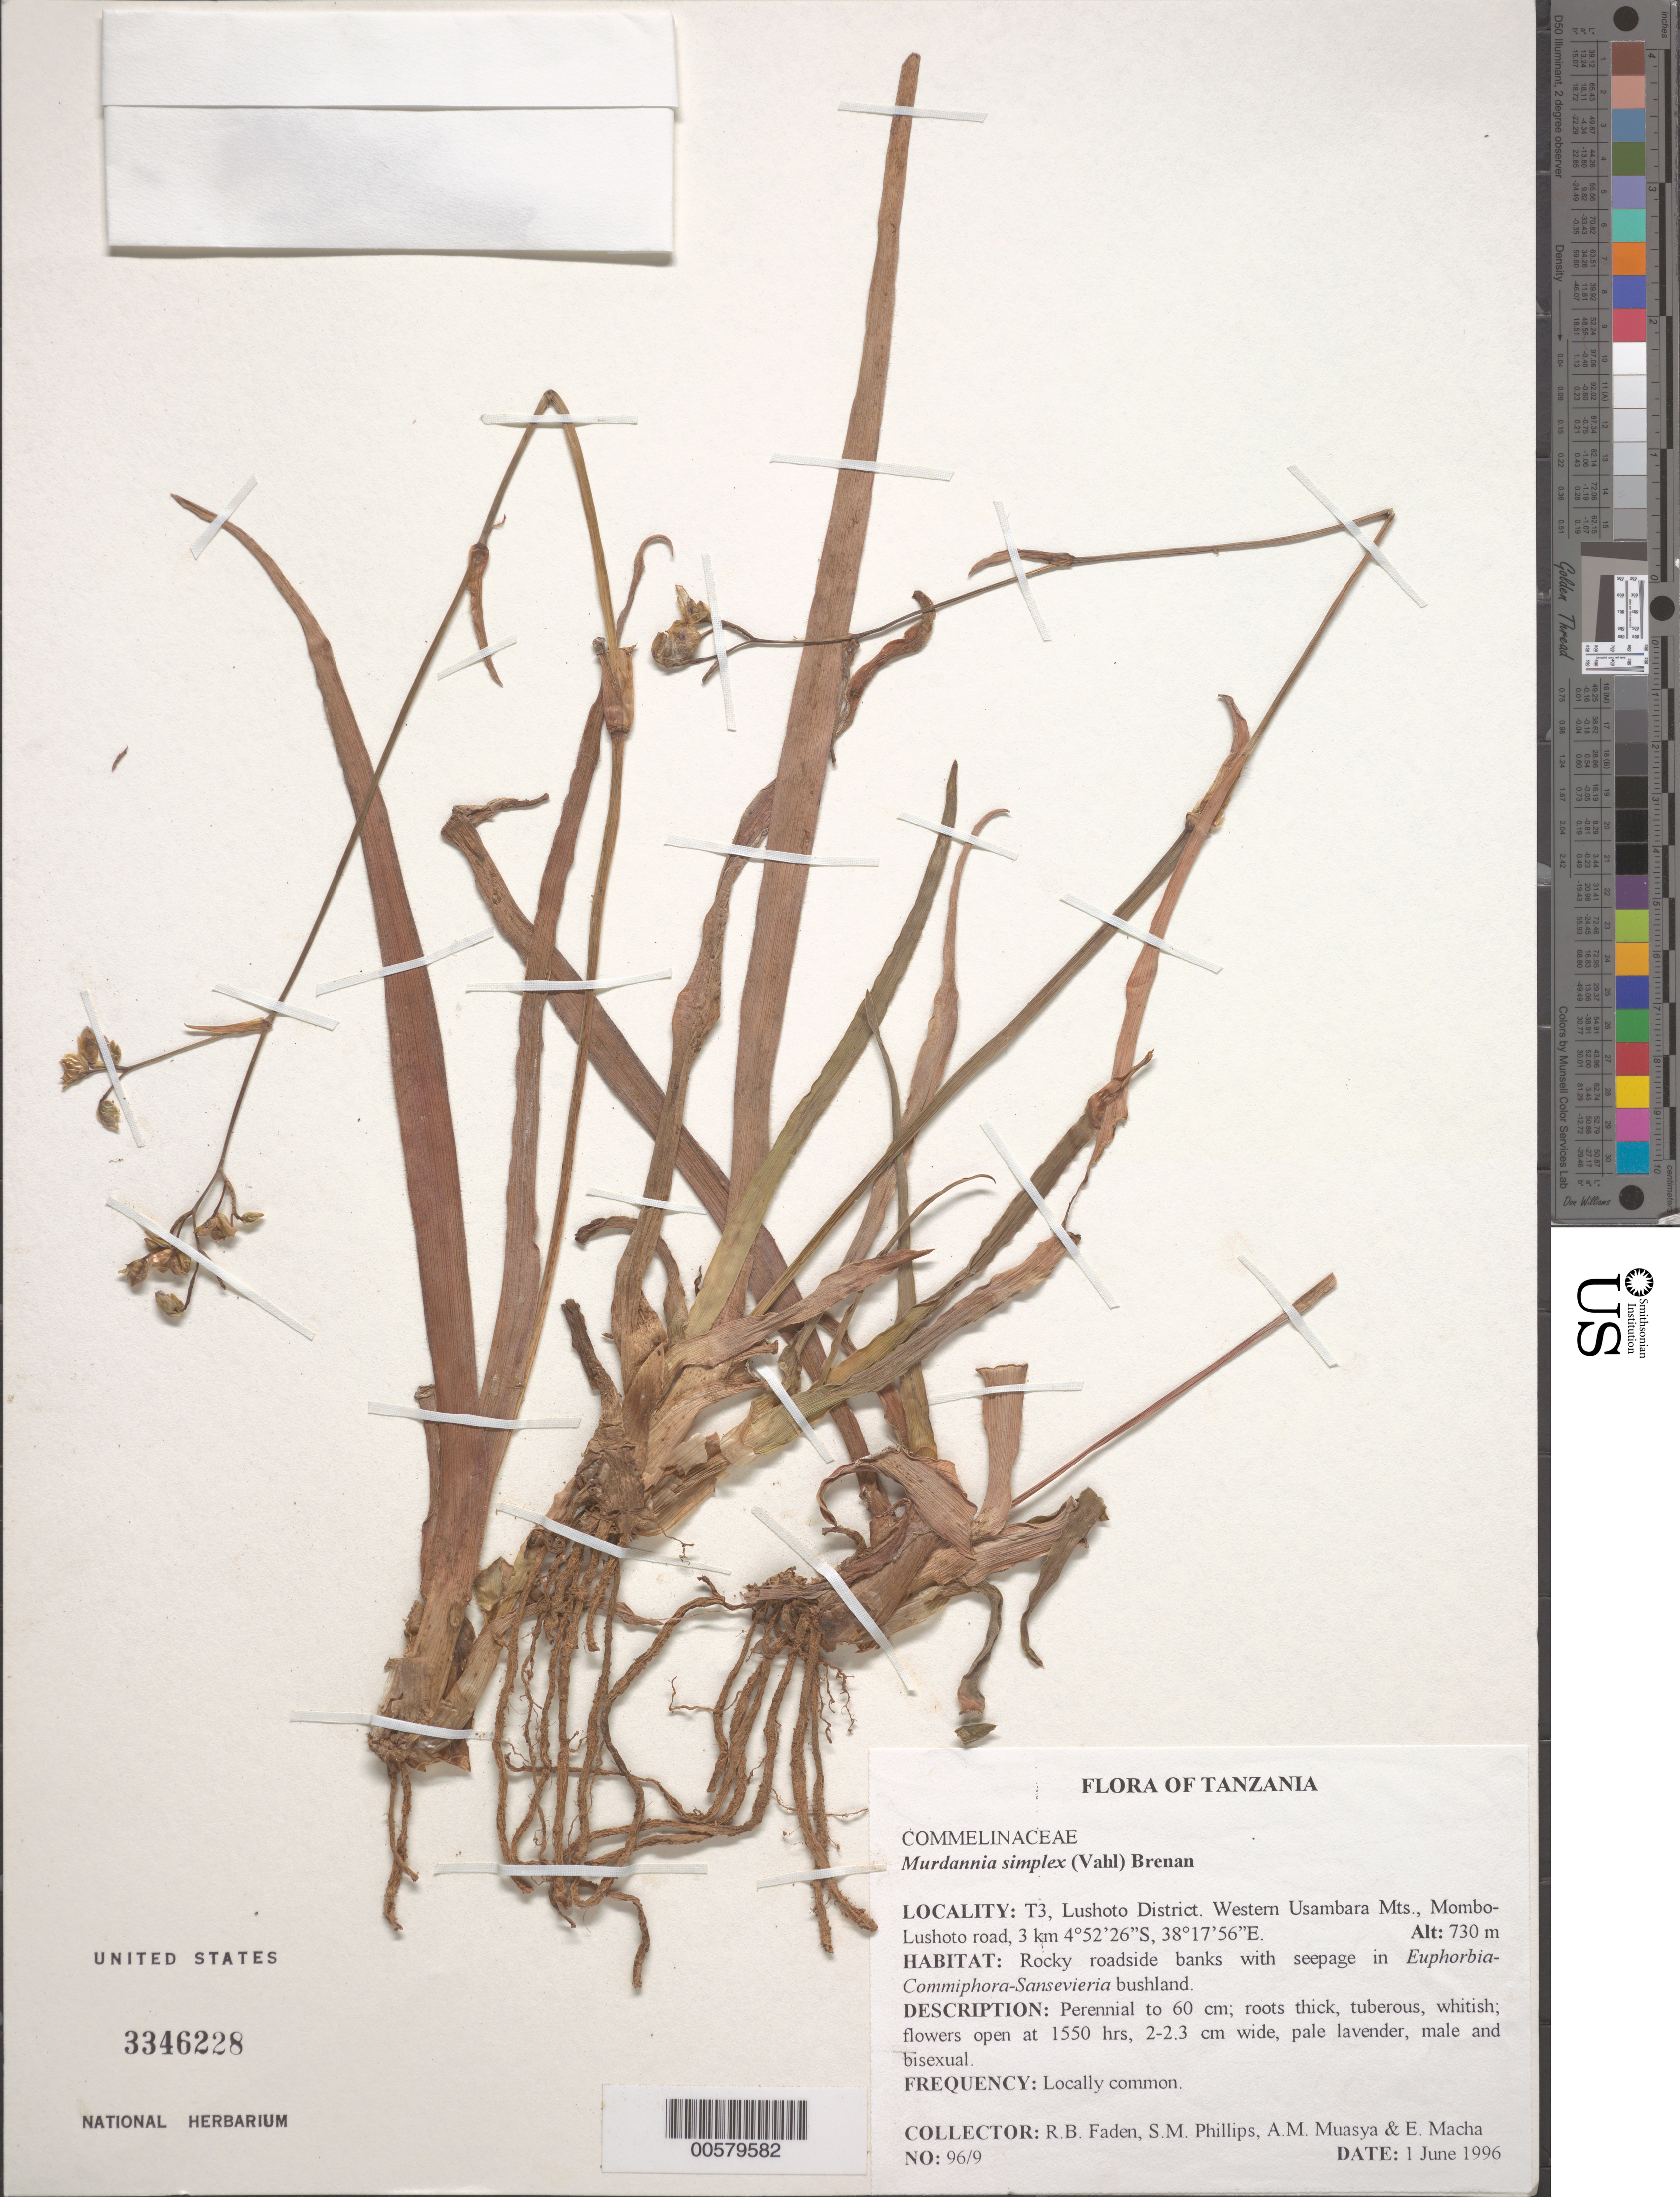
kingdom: Plantae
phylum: Tracheophyta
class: Liliopsida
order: Commelinales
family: Commelinaceae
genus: Murdannia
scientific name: Murdannia simplex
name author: (Vahl) Brenan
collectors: R. B. Faden, S. M. Phillips, A. Muasya & E. Macha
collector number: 96/9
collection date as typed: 01 Jun 1996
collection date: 1996-06-01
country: Tanzania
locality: Lushoto dist., western usambara mts., mombo-lushoto road ional park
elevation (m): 730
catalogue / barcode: US 3346228